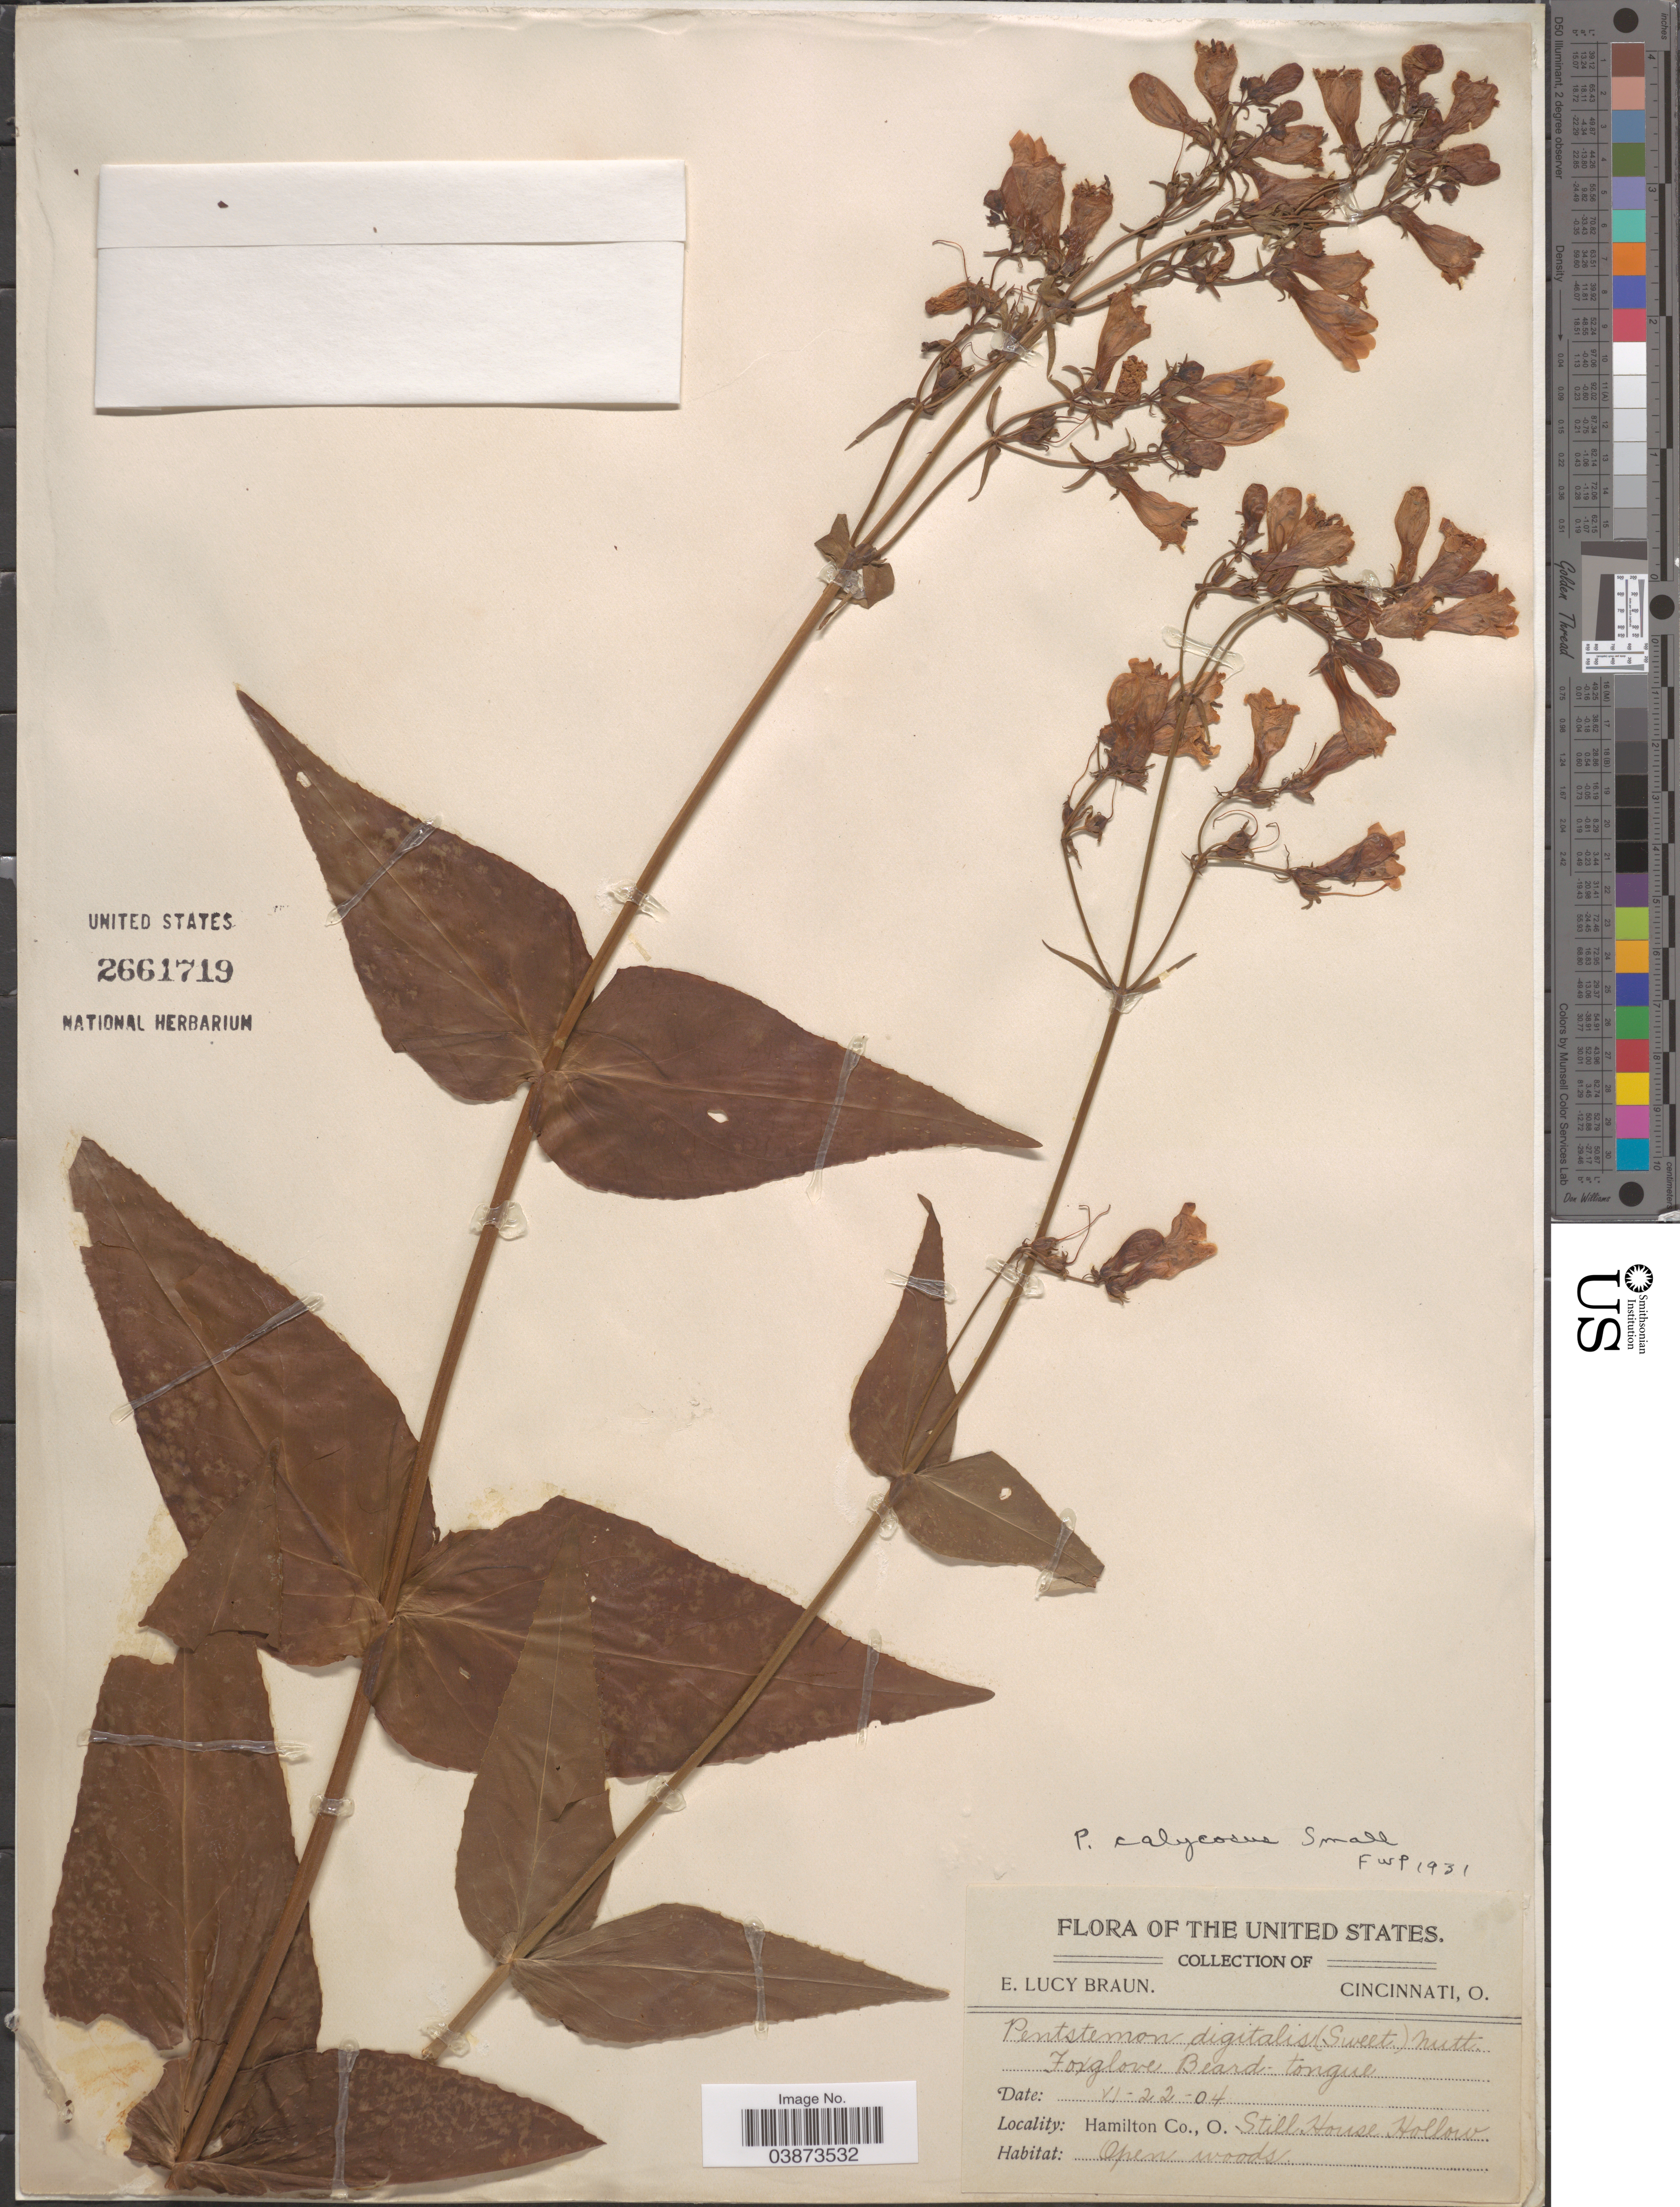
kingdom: Plantae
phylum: Tracheophyta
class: Magnoliopsida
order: Lamiales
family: Plantaginaceae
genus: Penstemon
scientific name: Penstemon calycosus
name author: Small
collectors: E. L. Braun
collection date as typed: Transcribed d/m/y: 22/6/4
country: United States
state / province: Ohio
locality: Hamilton Co. Still House Hollow.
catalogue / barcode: US 2661719